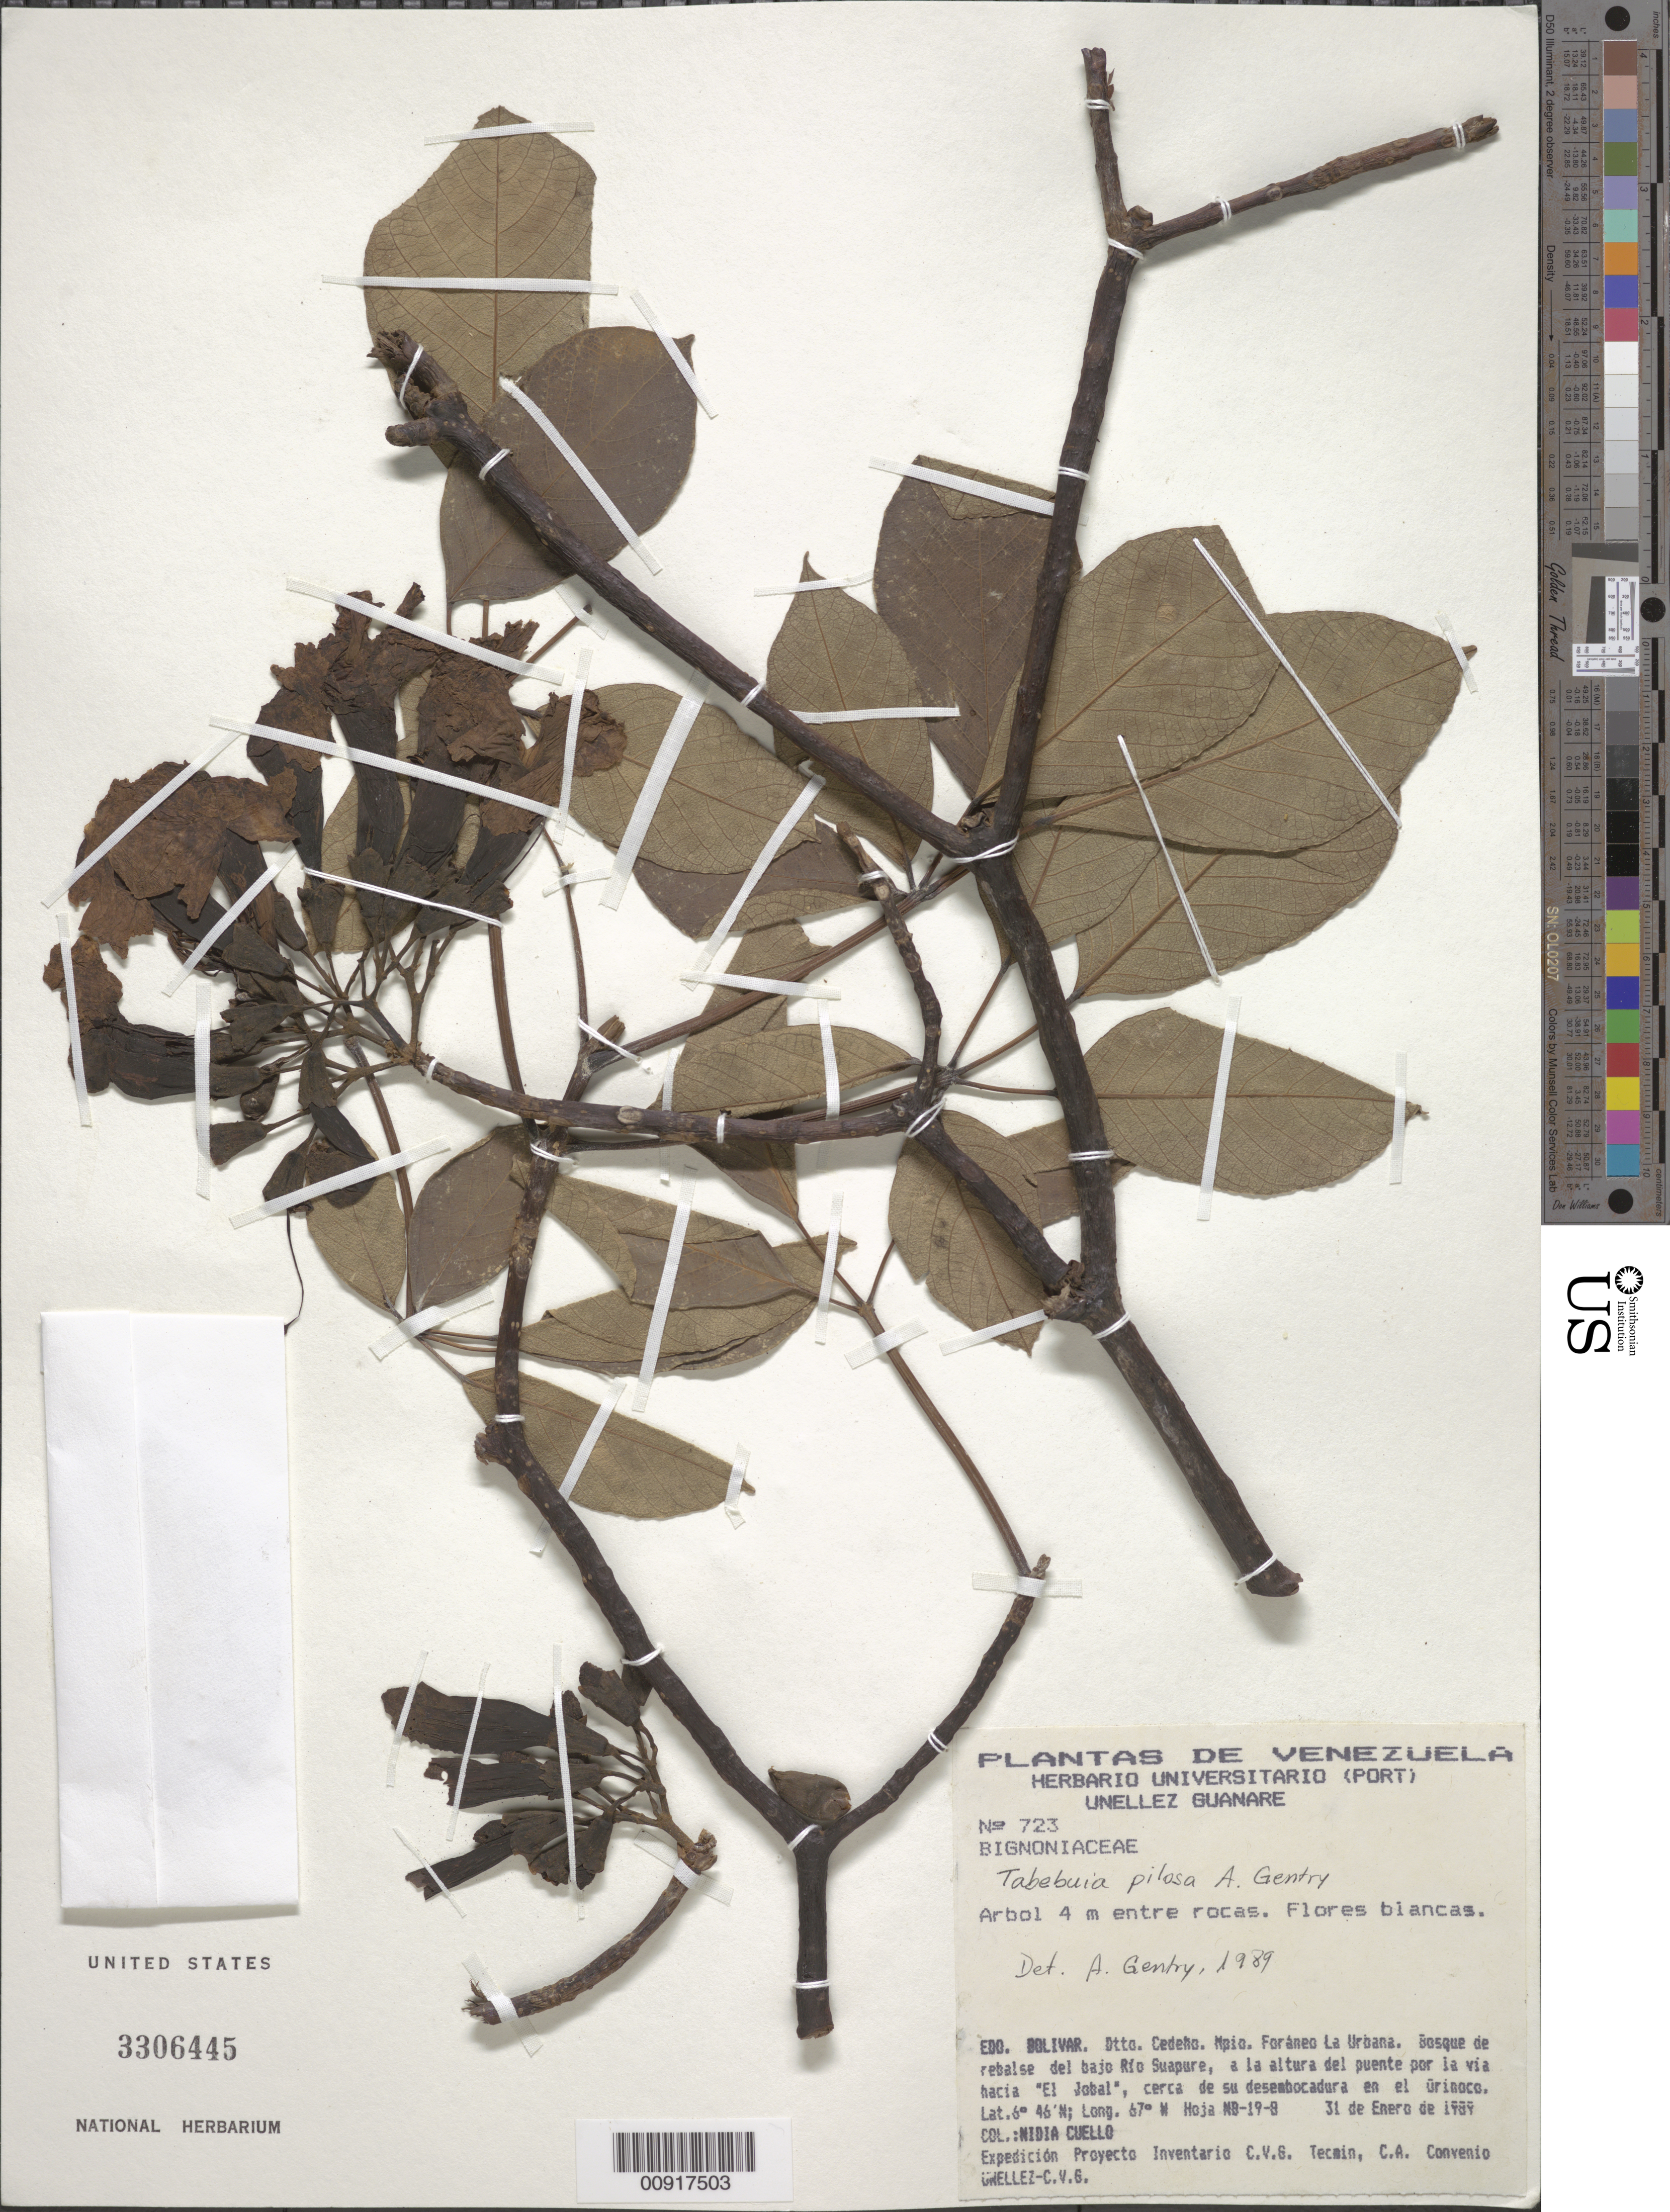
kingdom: Plantae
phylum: Tracheophyta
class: Magnoliopsida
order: Lamiales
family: Bignoniaceae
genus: Tabebuia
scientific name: Tabebuia pilosa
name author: A.H. Gentry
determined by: Gentry, A. H.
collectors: N. L. Cuello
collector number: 723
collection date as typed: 31-Jan-89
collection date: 1989-01-31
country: Venezuela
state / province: Bolívar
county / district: Cedeño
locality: Mun. Foráneo La Urbana, Río Suapure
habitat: Bosque de rebalse; entre rocas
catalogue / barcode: US 3306445